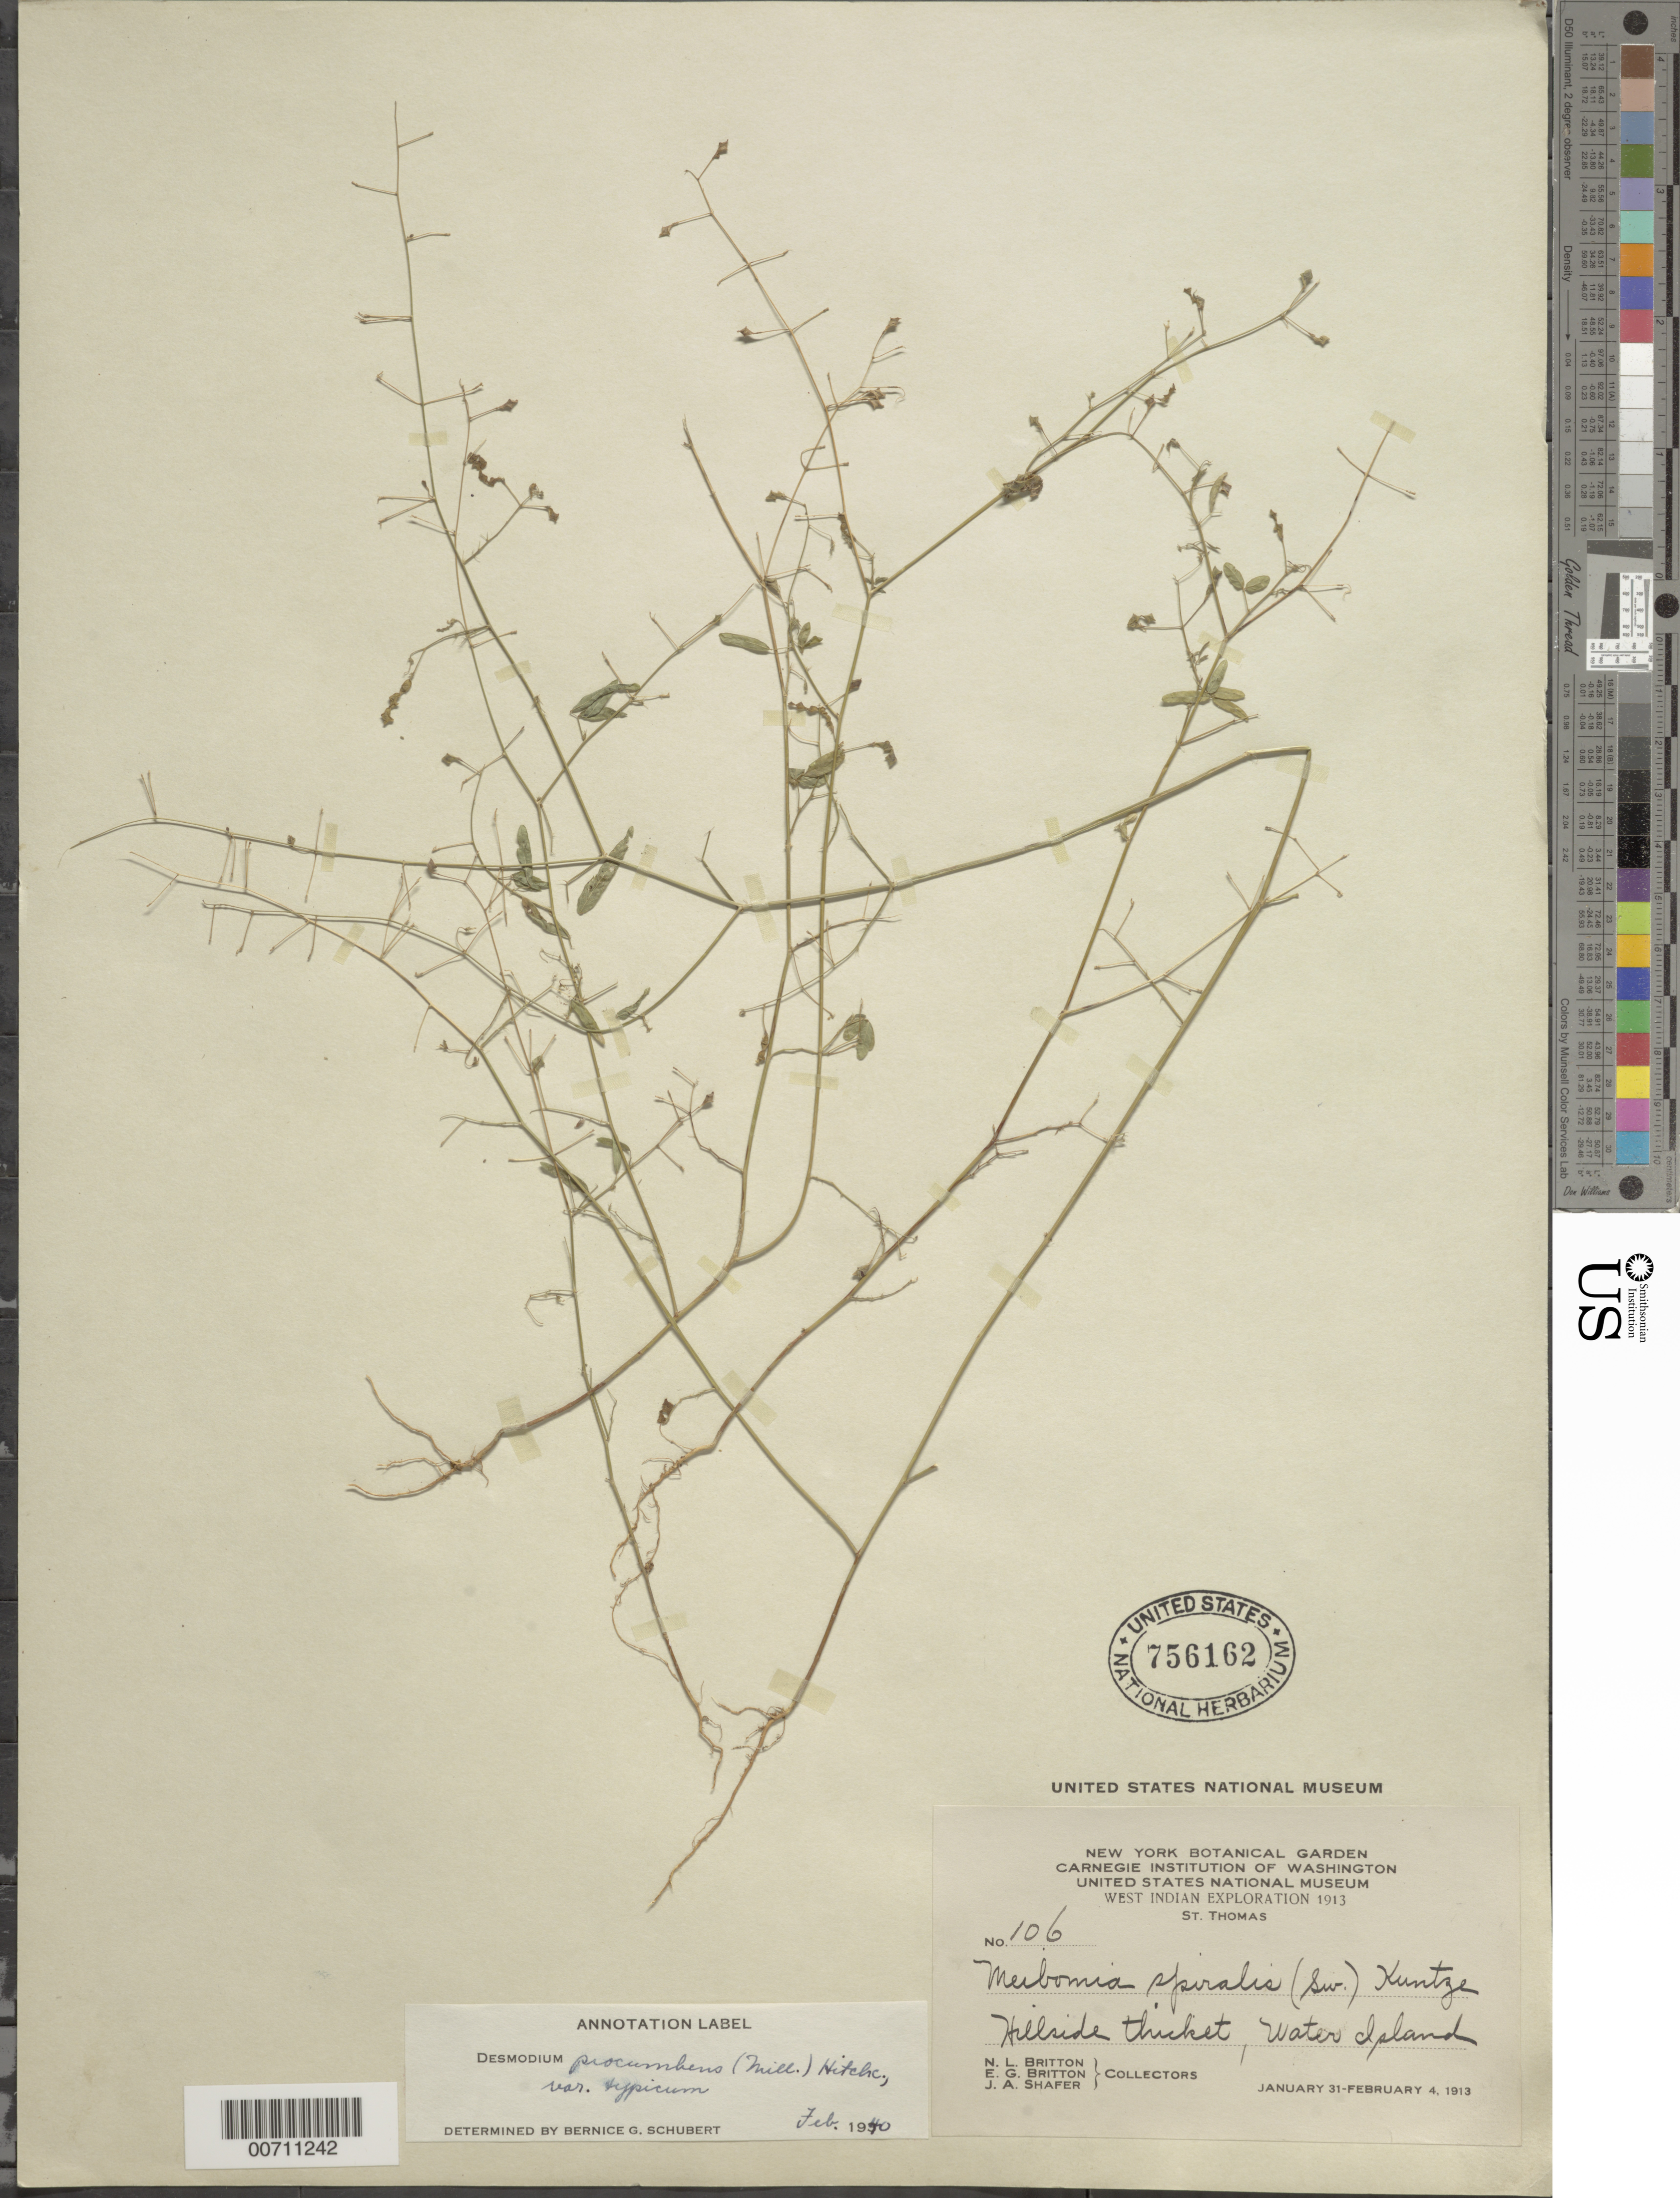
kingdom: Plantae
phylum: Tracheophyta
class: Magnoliopsida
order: Fabales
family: Fabaceae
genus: Desmodium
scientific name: Desmodium procumbens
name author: (Mill.) Hitchc.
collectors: E. G. Britton & J. A. Shafer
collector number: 106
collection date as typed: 31 Jan 1913 to 04 Feb 1913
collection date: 1913-01-31/1913-02-04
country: U.S. Virgin Islands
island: Water Island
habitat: Hillside thicket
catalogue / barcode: US 756162